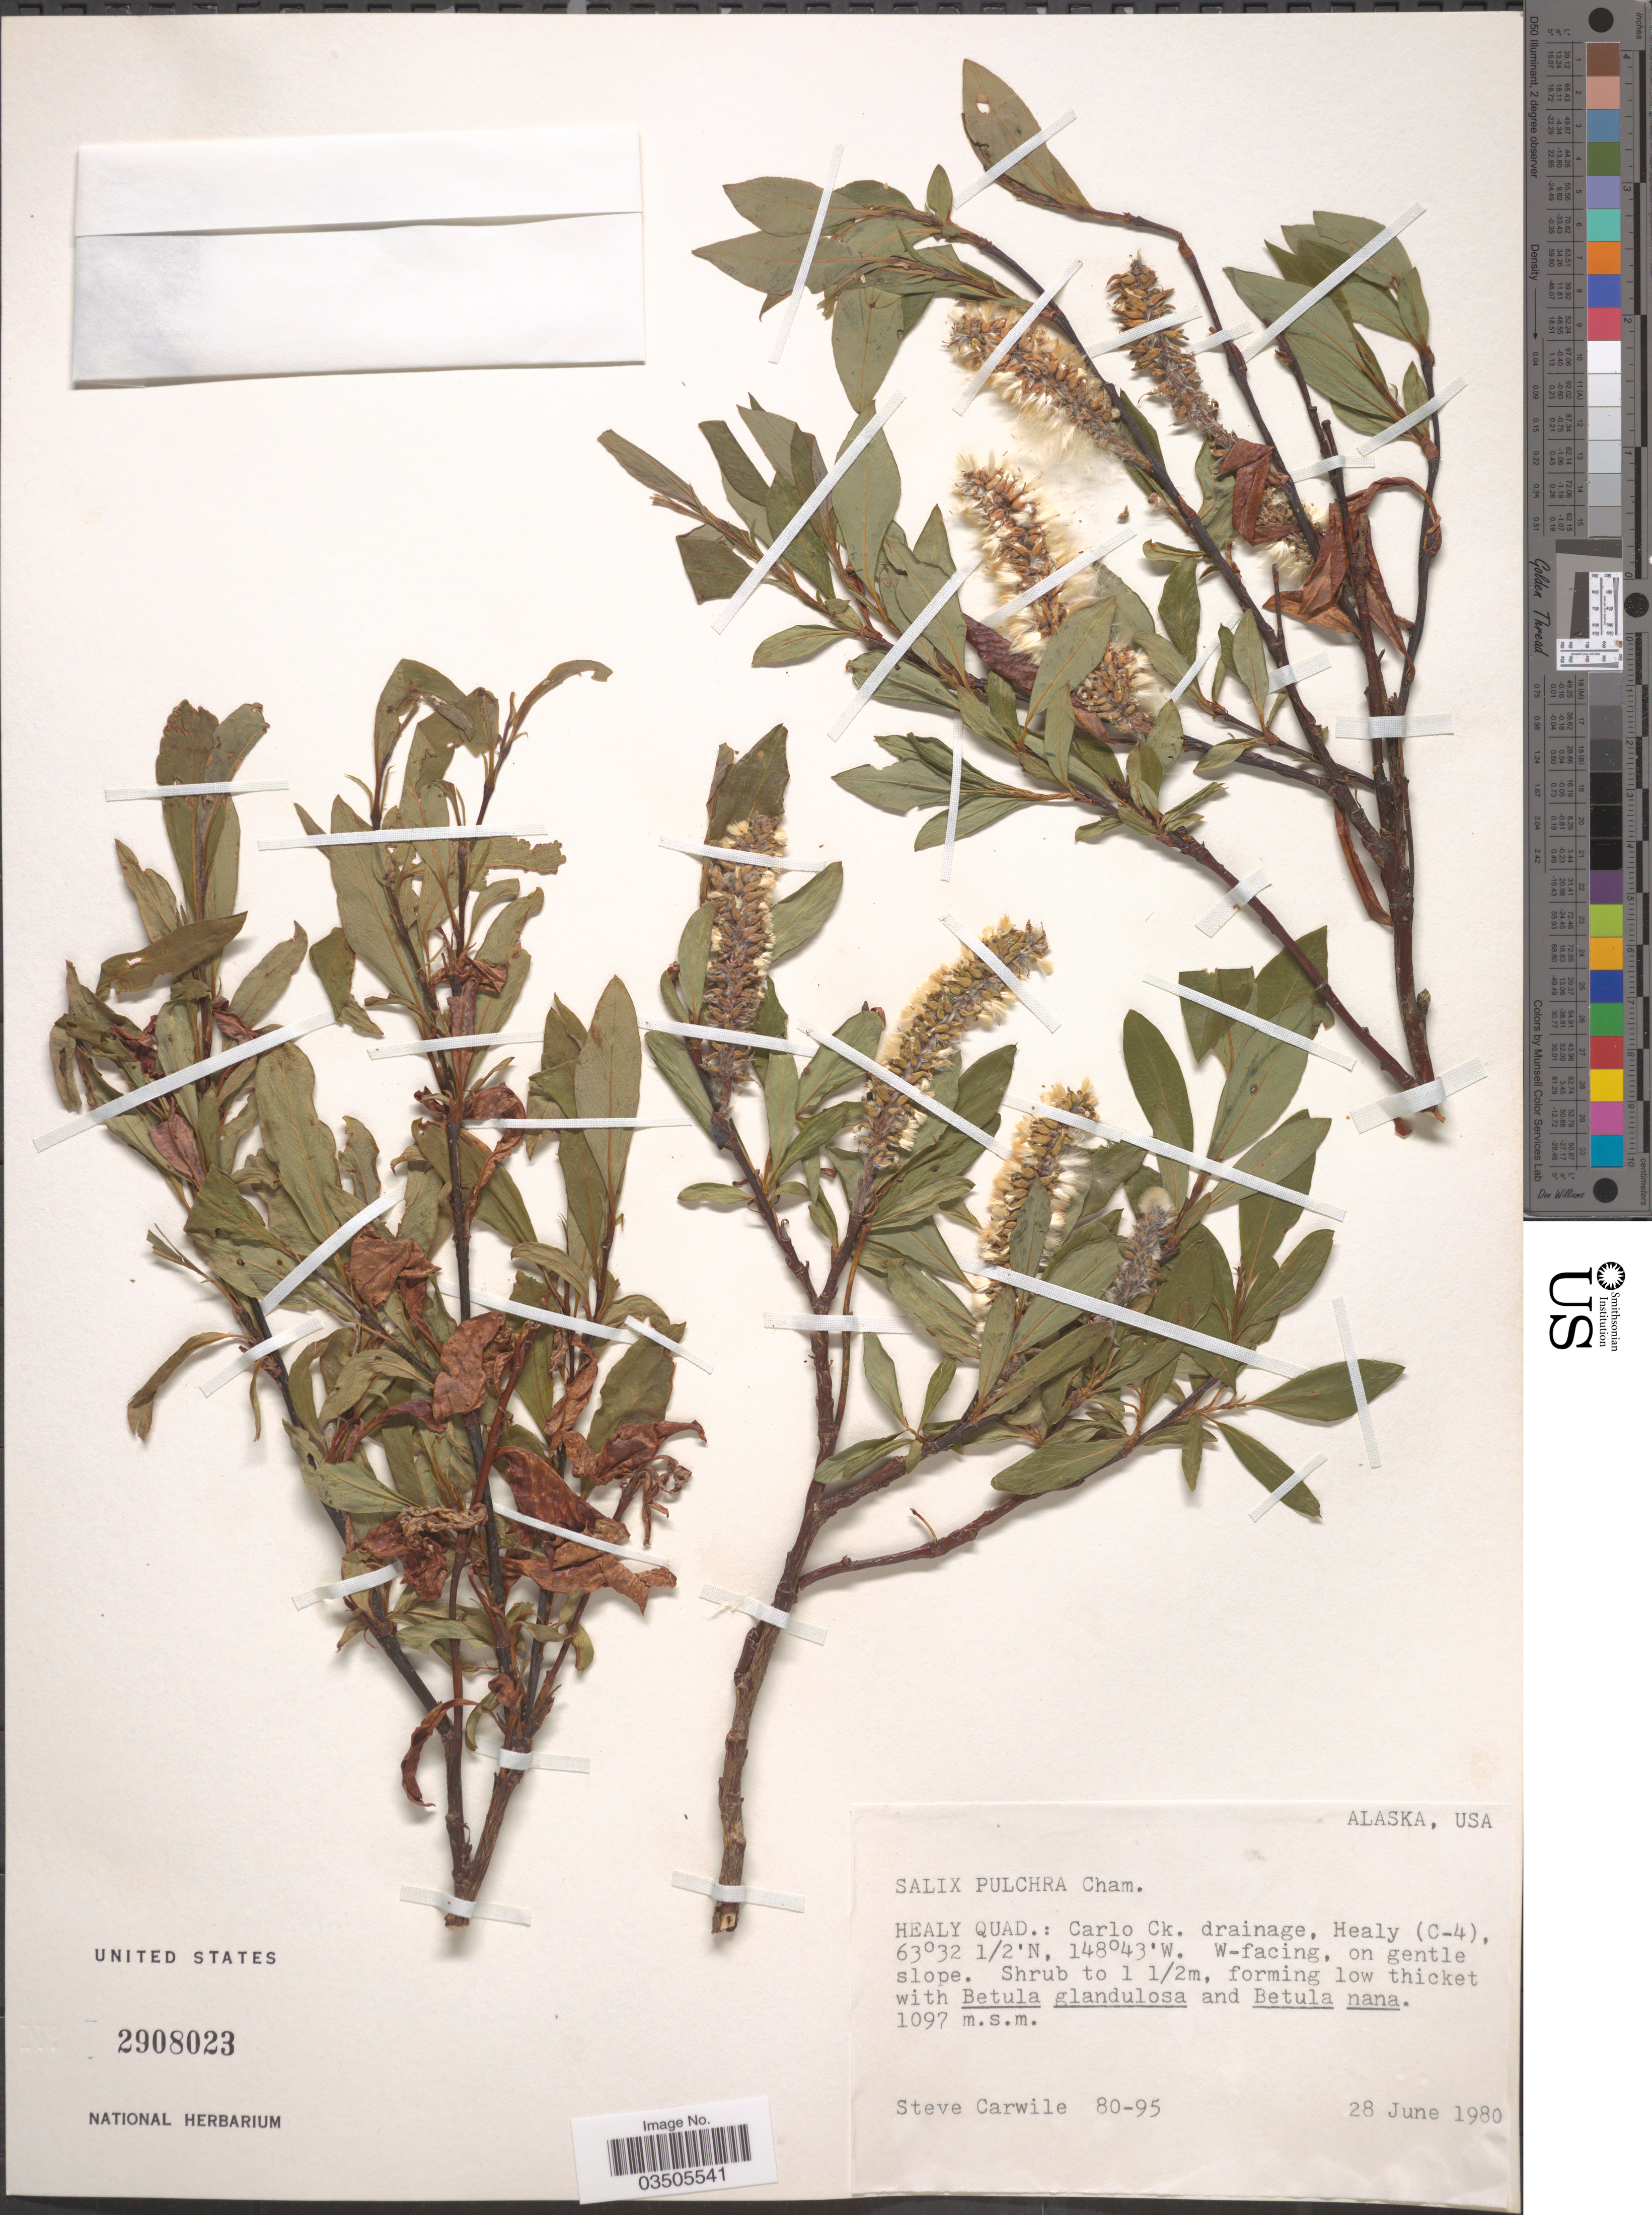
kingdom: Plantae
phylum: Tracheophyta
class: Magnoliopsida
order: Malpighiales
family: Salicaceae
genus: Salix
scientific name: Salix pulchra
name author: Cham.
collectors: S. Carwile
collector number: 80-95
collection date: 1980-06-28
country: United States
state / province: Alaska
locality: USA. Healy Quad.: Carlo Ck. drainage, Healy (C-4). W-facing, on gentle slope.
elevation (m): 1097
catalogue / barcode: US 2908023